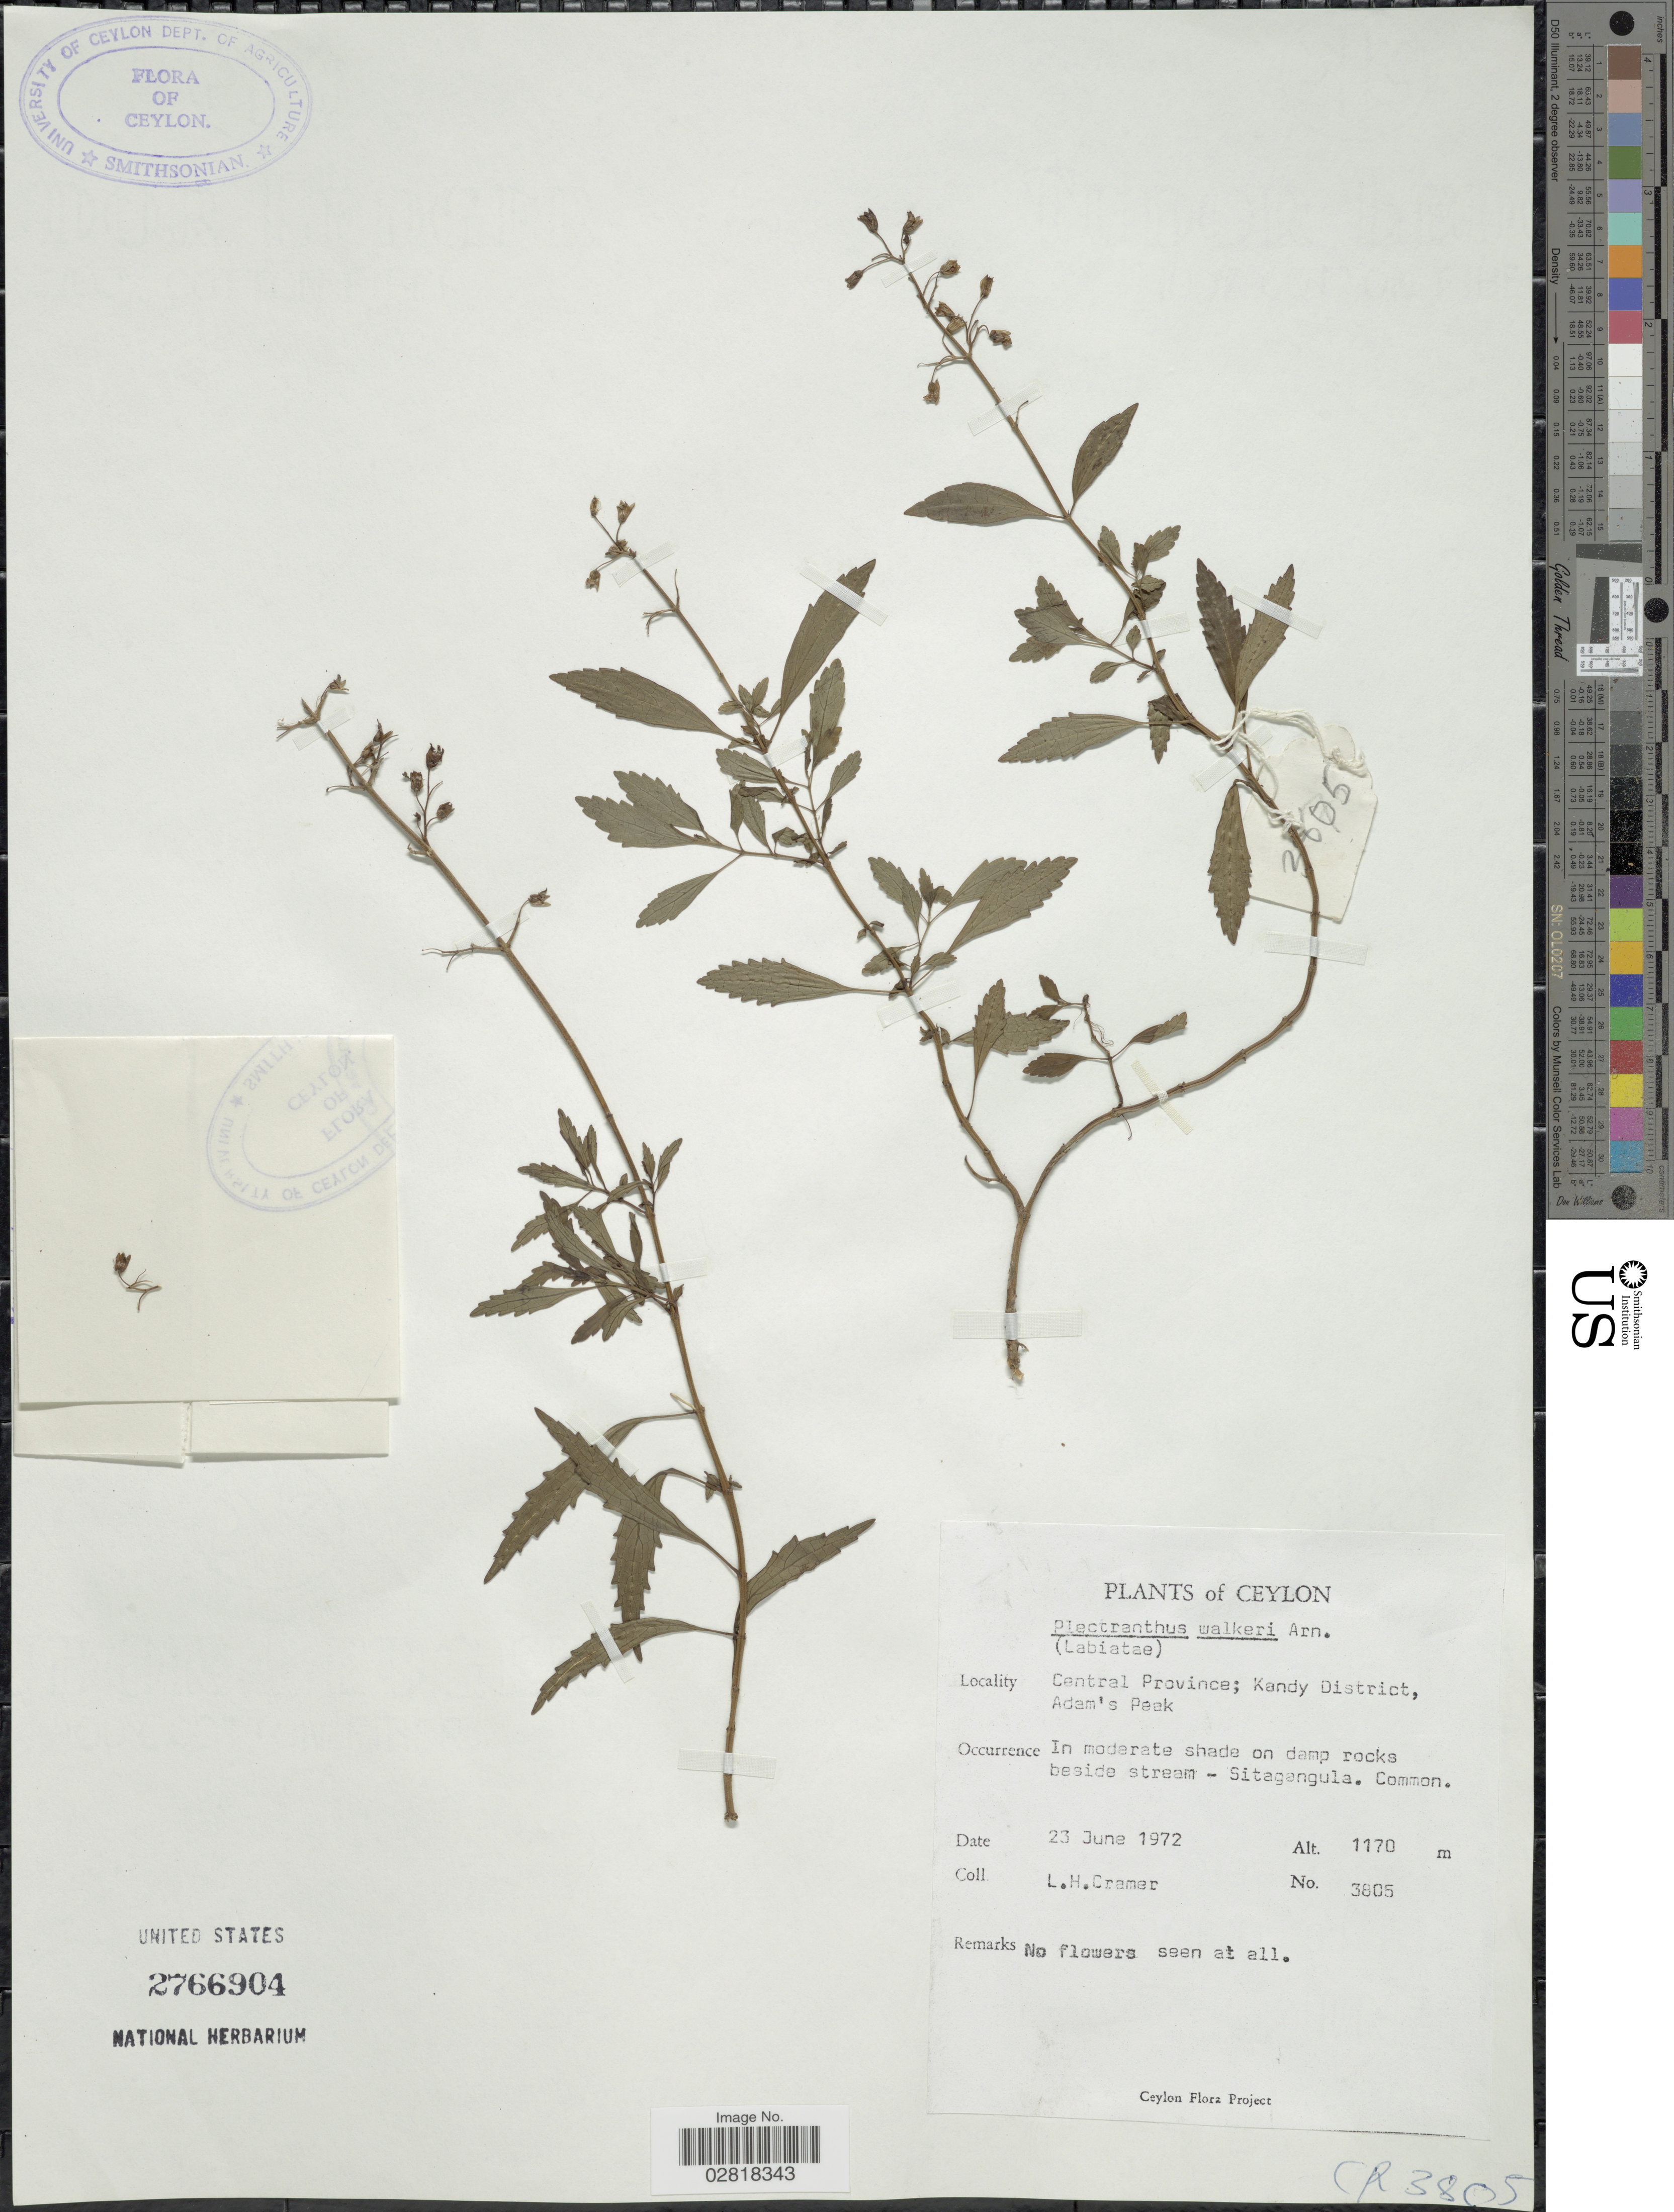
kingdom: Plantae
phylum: Tracheophyta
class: Magnoliopsida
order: Lamiales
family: Lamiaceae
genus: Plectranthus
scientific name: Plectranthus walkeri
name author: Arn.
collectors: L. H. Cramer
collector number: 3805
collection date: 1972-06-23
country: Sri Lanka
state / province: Central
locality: Ceylon, Kandy District, Adam's Peak, beside stream-Sitagangula.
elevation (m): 1170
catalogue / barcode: US 2766904